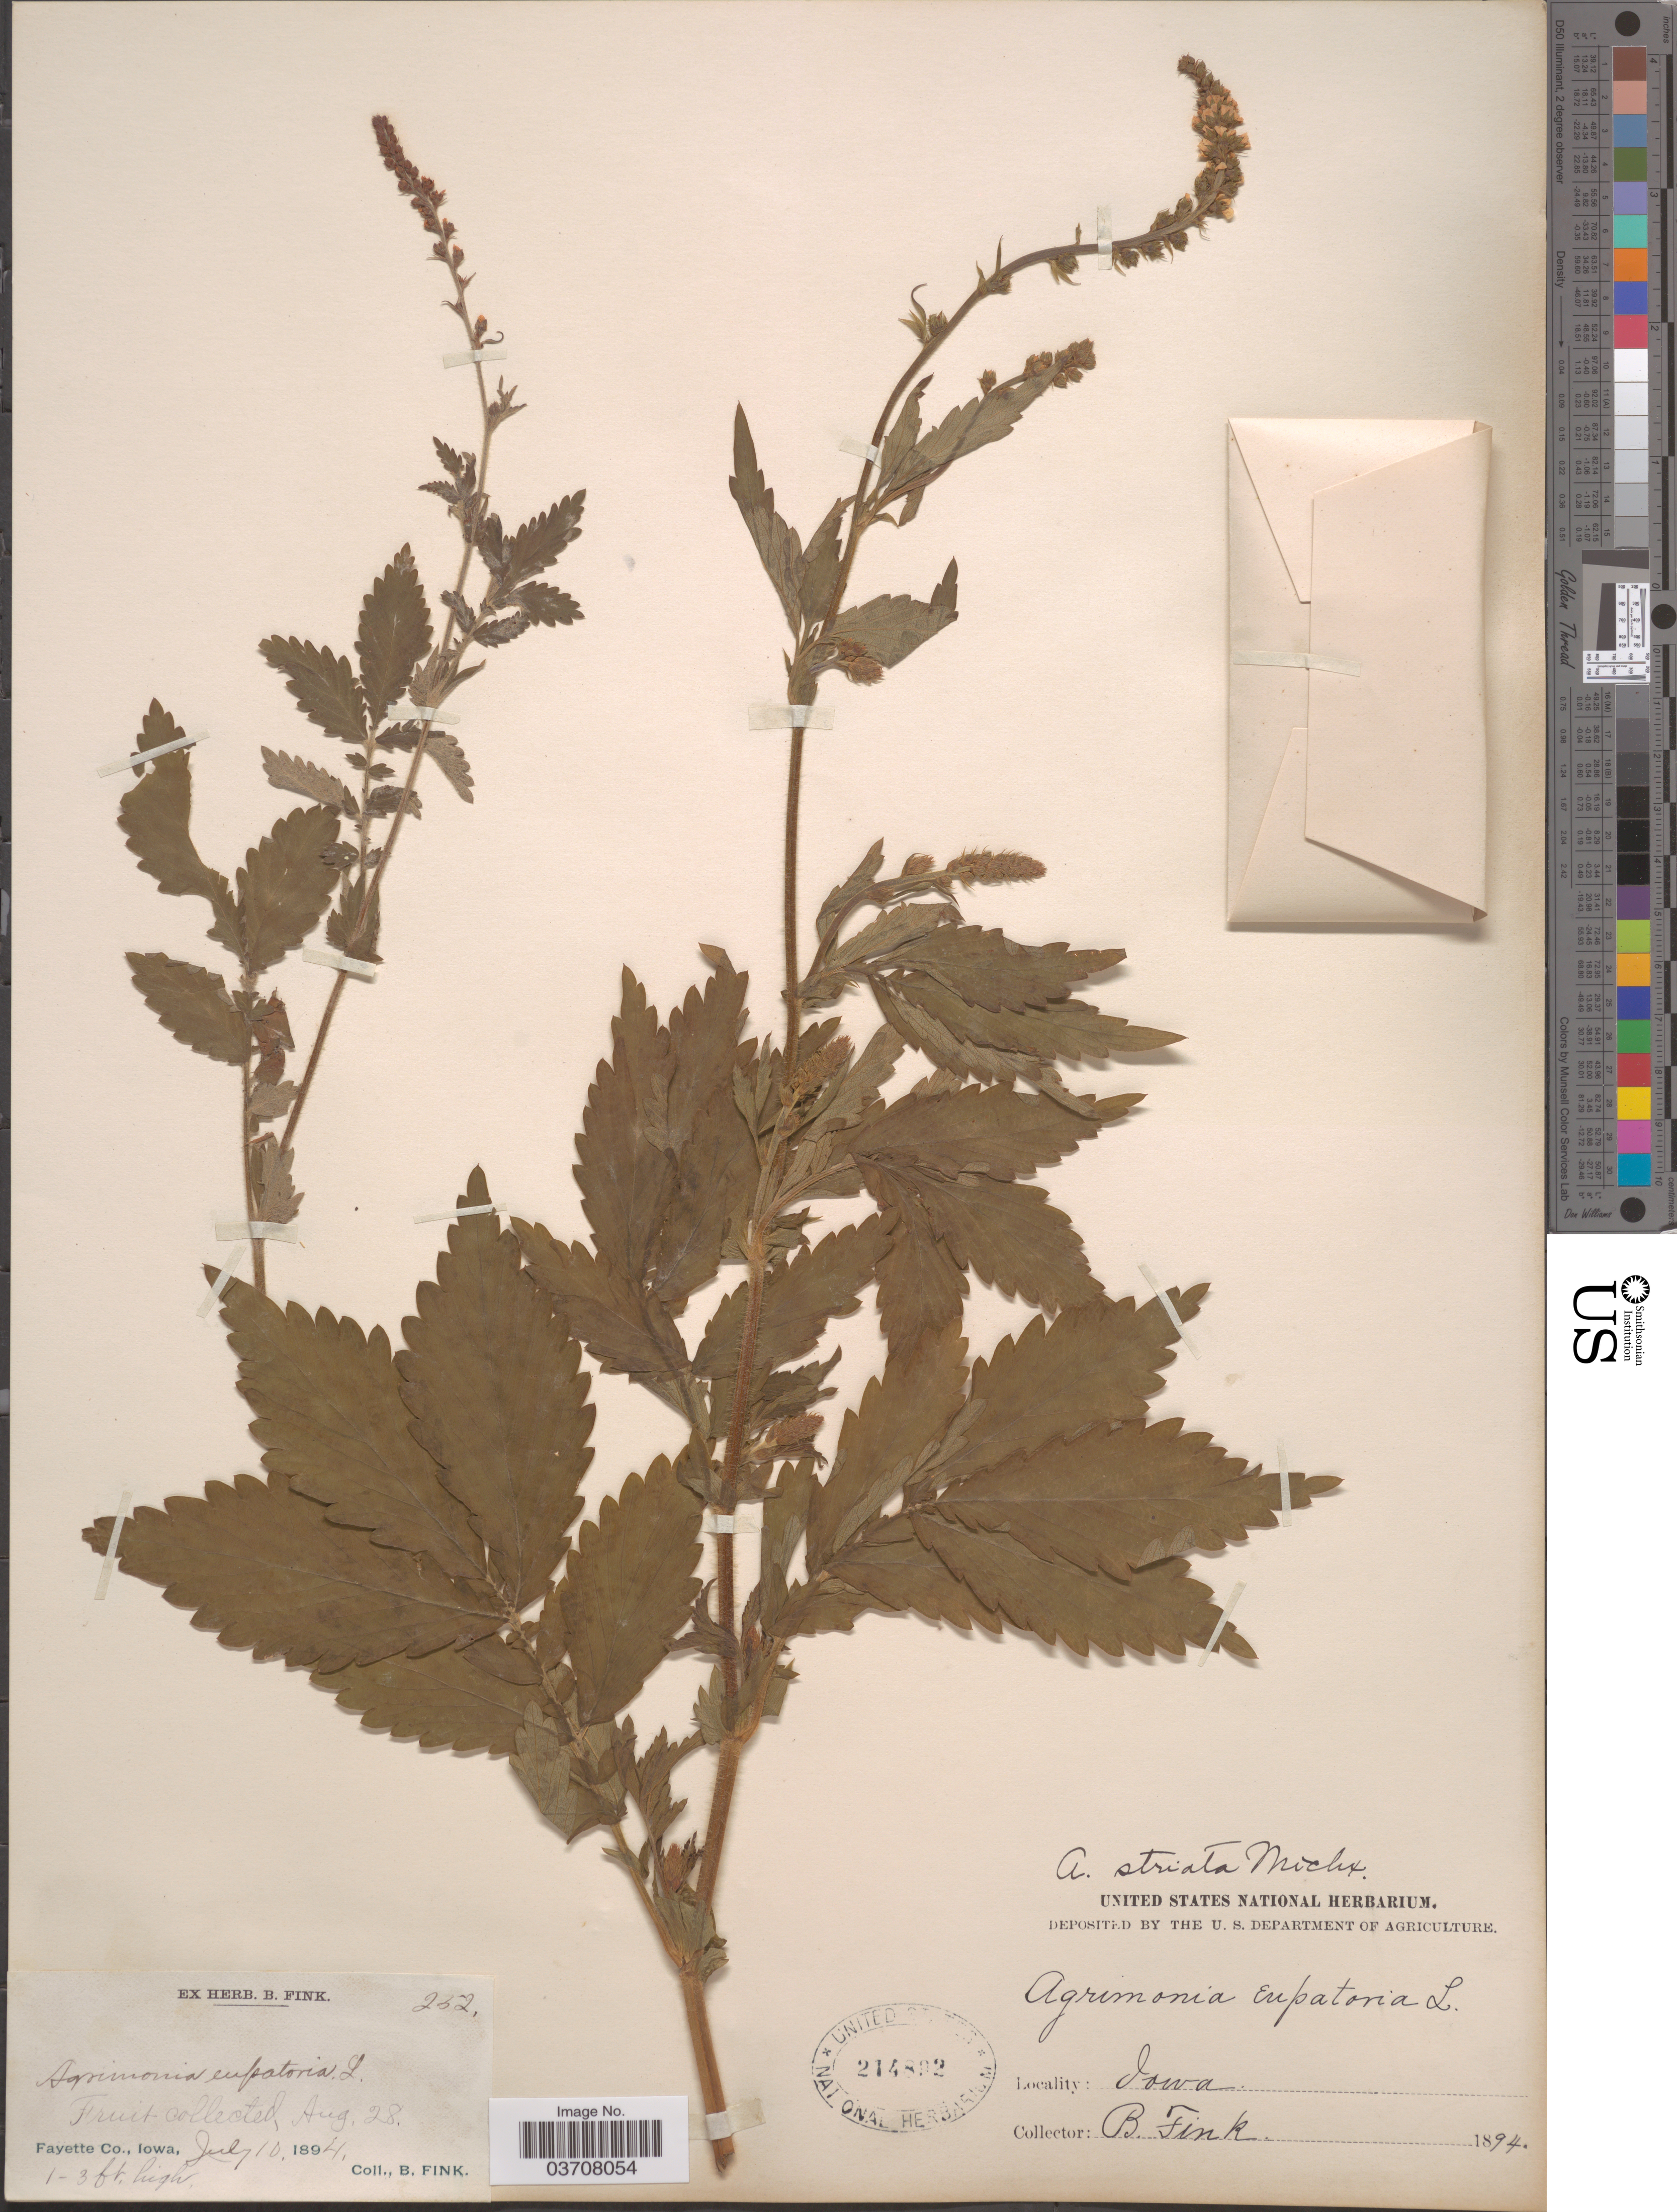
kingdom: Plantae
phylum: Tracheophyta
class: Magnoliopsida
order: Rosales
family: Rosaceae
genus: Agrimonia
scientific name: Agrimonia striata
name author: Michx.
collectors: B. Fink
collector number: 252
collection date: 1894-07-10/1894-08-28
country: United States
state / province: Iowa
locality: Fayette Co.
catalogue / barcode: US 2148092